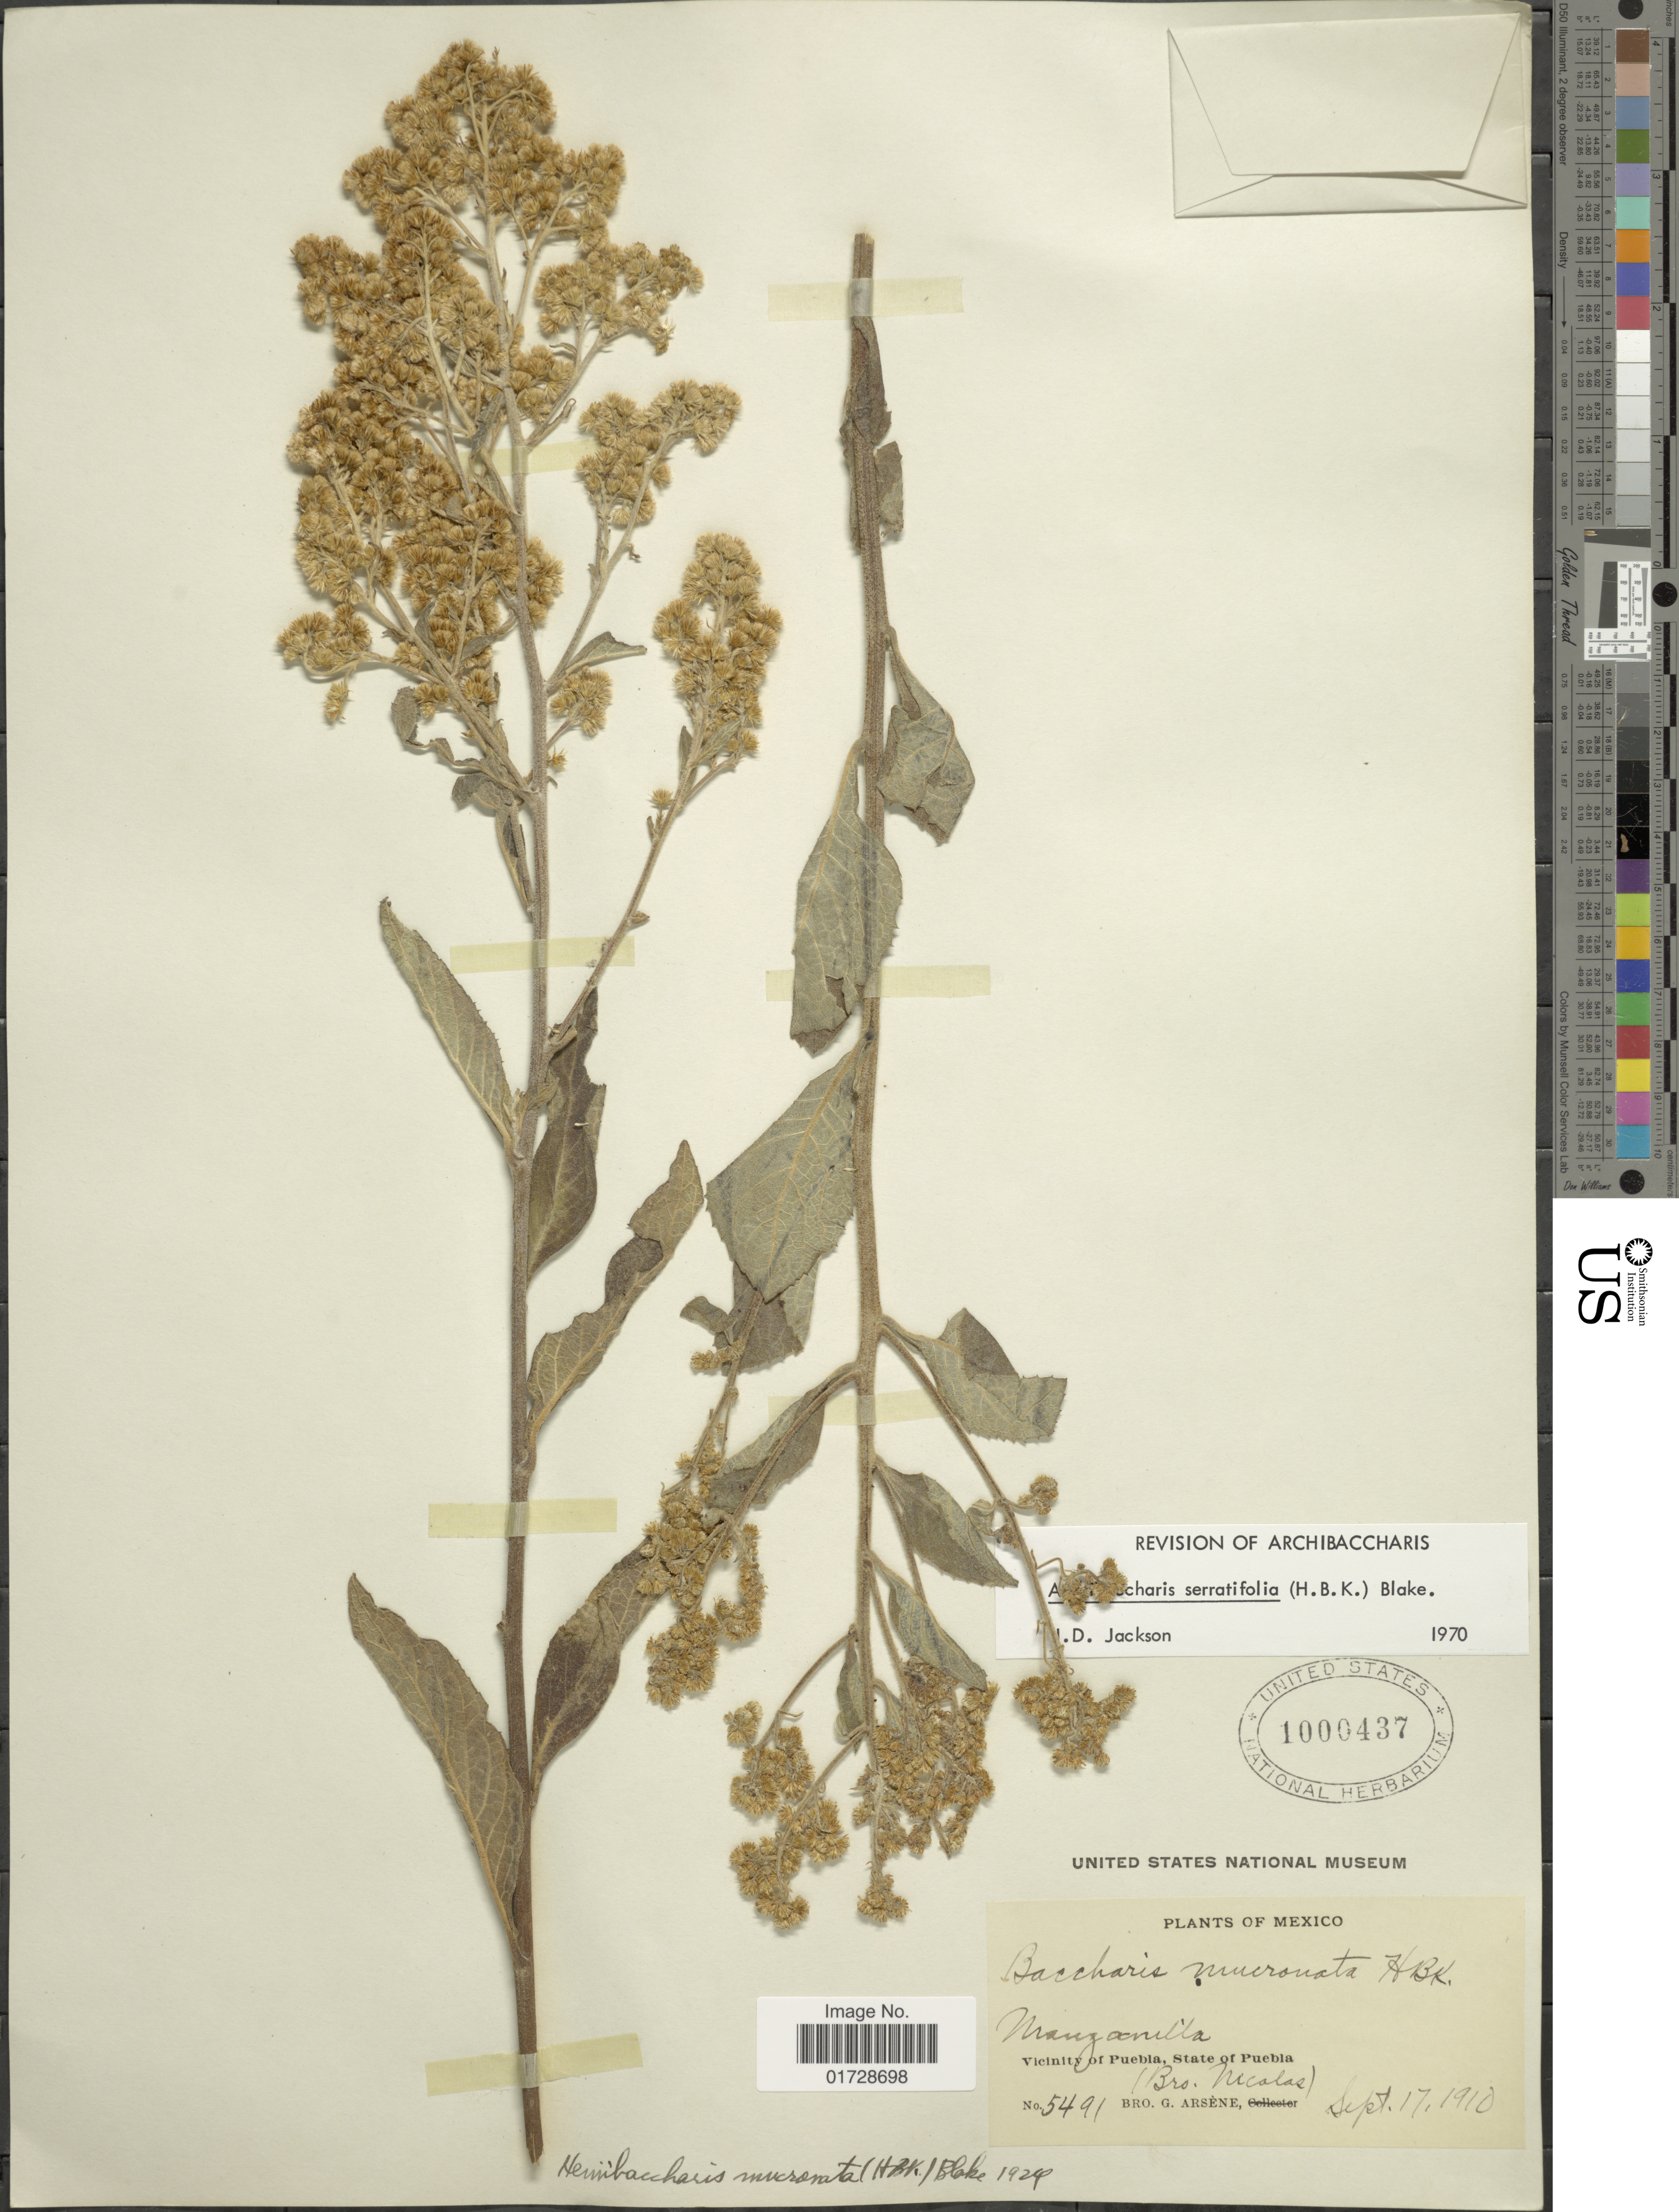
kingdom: Plantae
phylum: Tracheophyta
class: Magnoliopsida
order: Asterales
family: Asteraceae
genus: Archibaccharis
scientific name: Archibaccharis serratifolia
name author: (Kunth) S.F. Blake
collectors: Bro. Nicolas & Bro. G. Arsène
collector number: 5491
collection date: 1910-09-17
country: Mexico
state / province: Puebla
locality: Manzanilla, Vicinity Puebla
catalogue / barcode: US 1000437